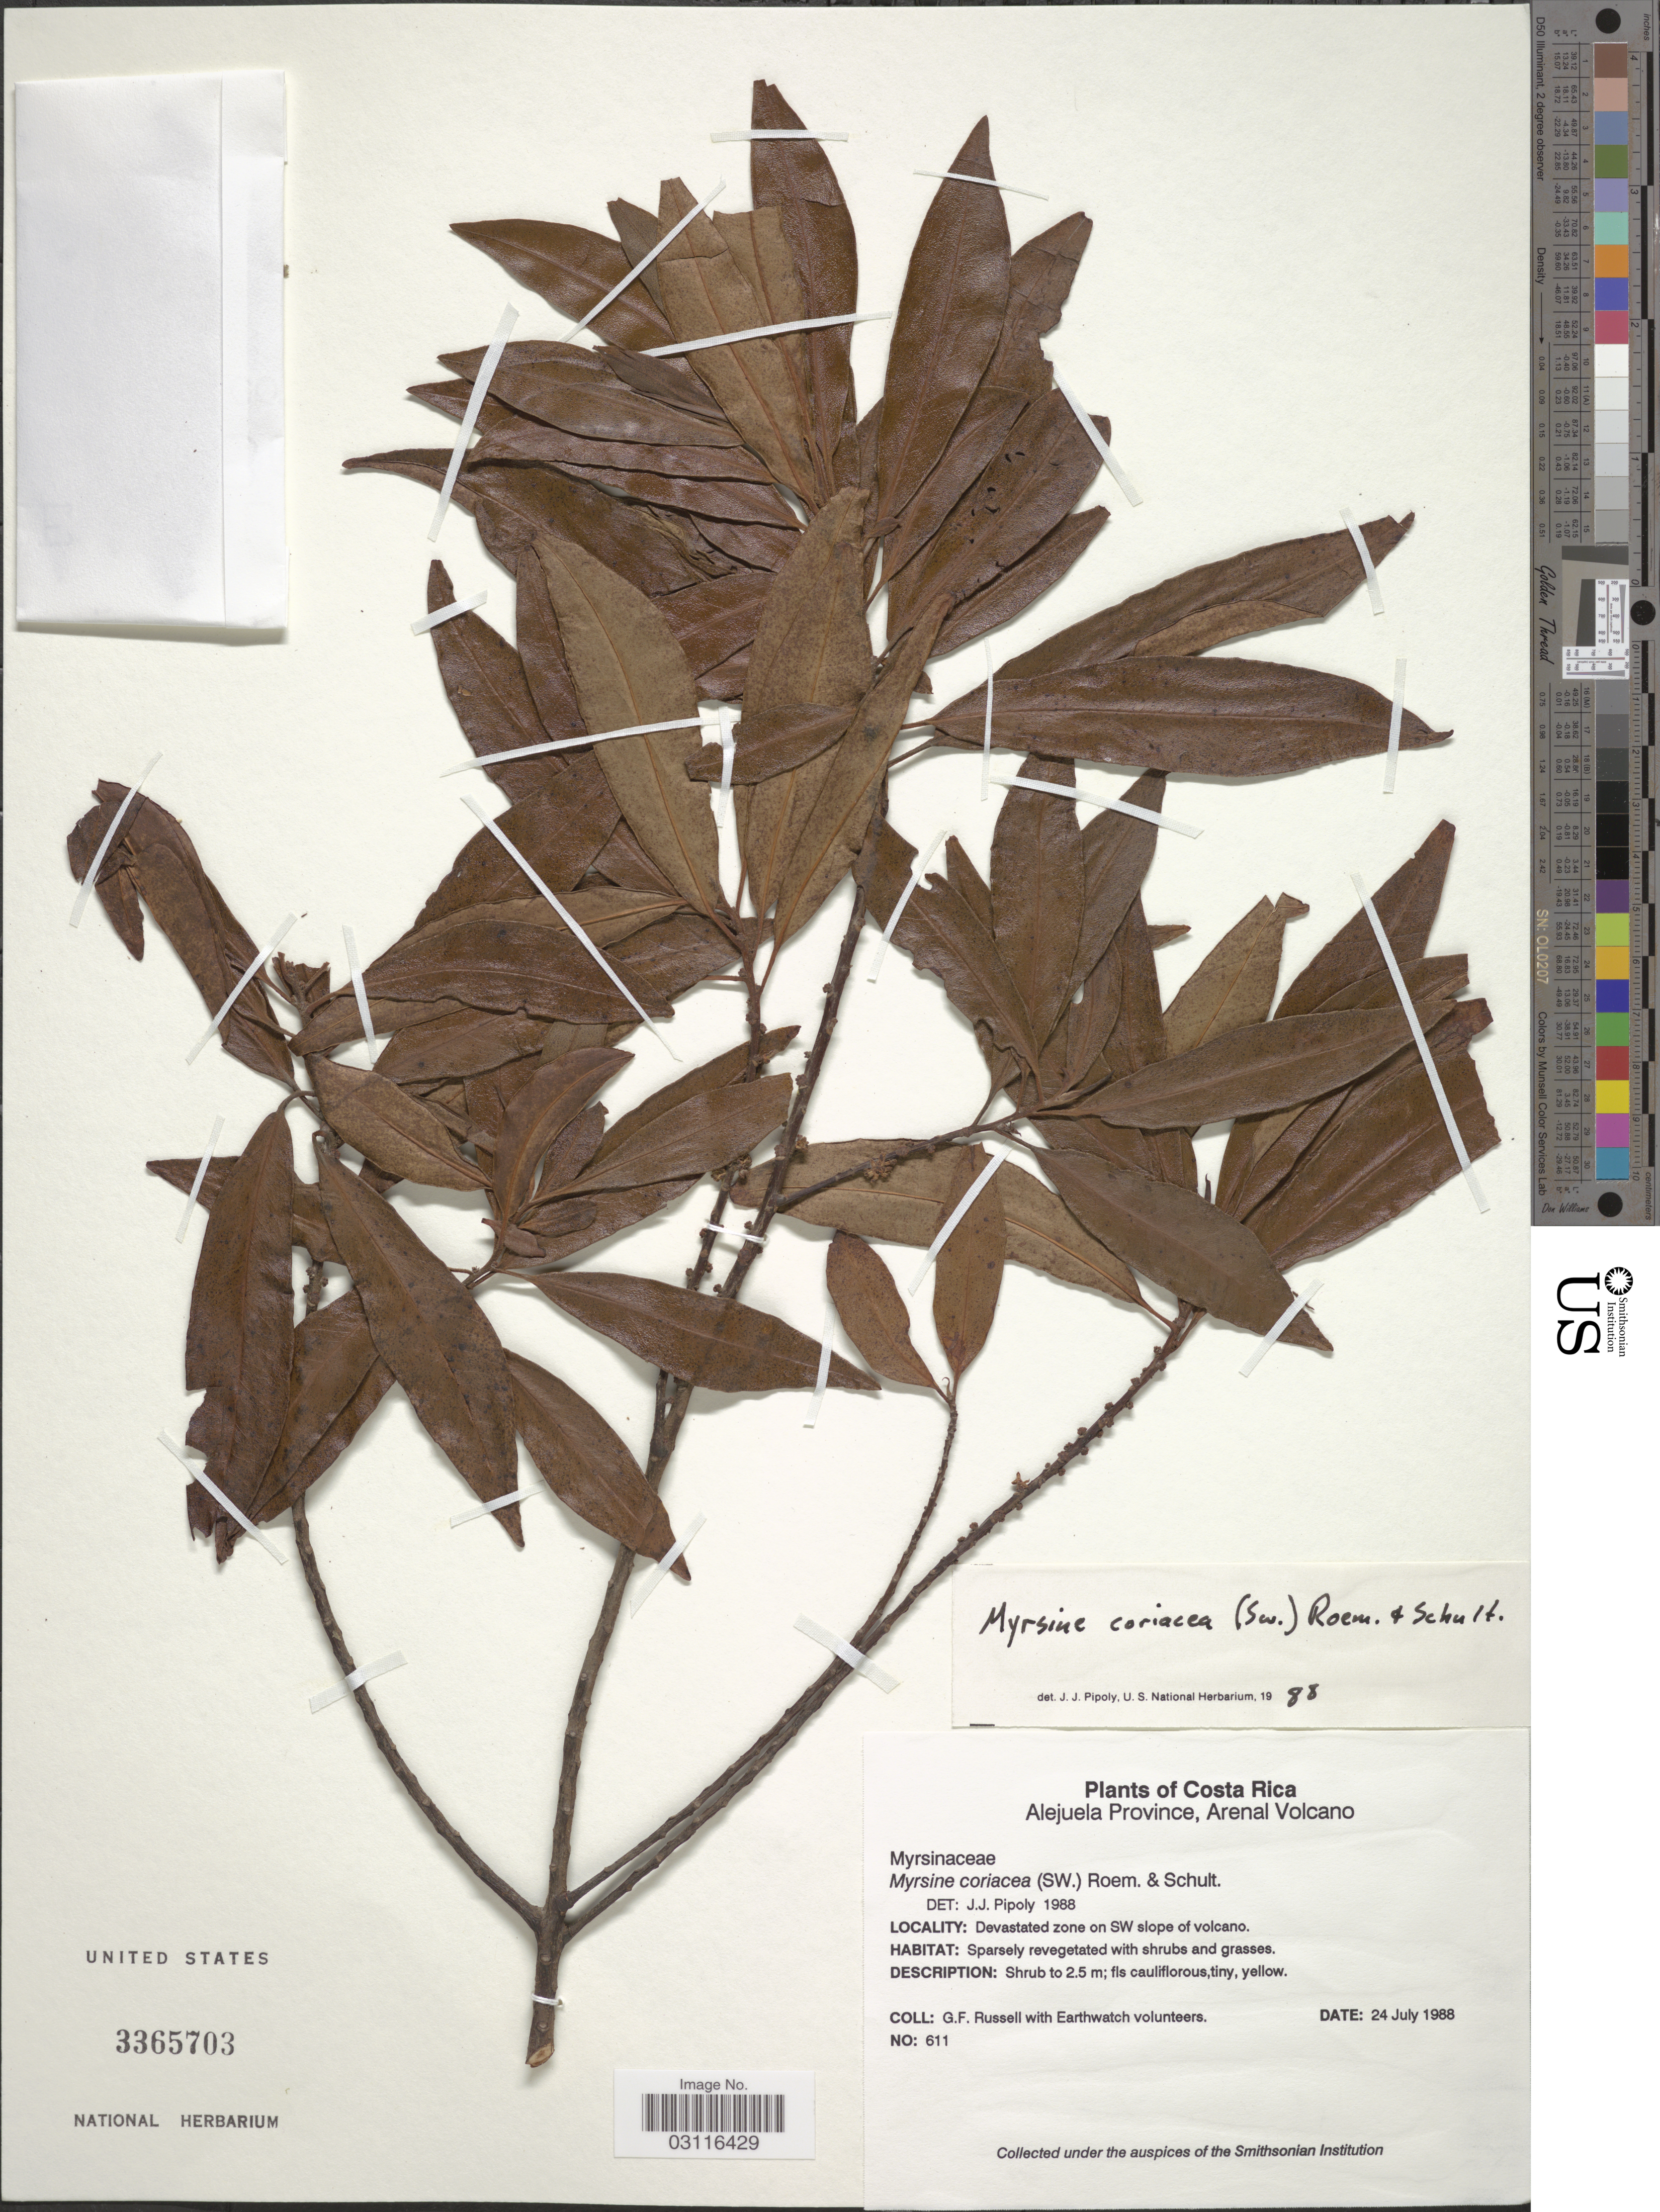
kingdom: Plantae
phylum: Tracheophyta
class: Magnoliopsida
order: Ericales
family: Primulaceae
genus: Myrsine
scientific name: Myrsine coriacea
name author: (Sw.) R. Br. ex Roem. & Schult.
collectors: G. Russell & Earthwatch Volunteers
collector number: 611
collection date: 1988-07-24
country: Costa Rica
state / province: Alajuela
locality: Alejuela Province, Arenal Volcano. SW slope of volcano.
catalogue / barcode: US 3365703